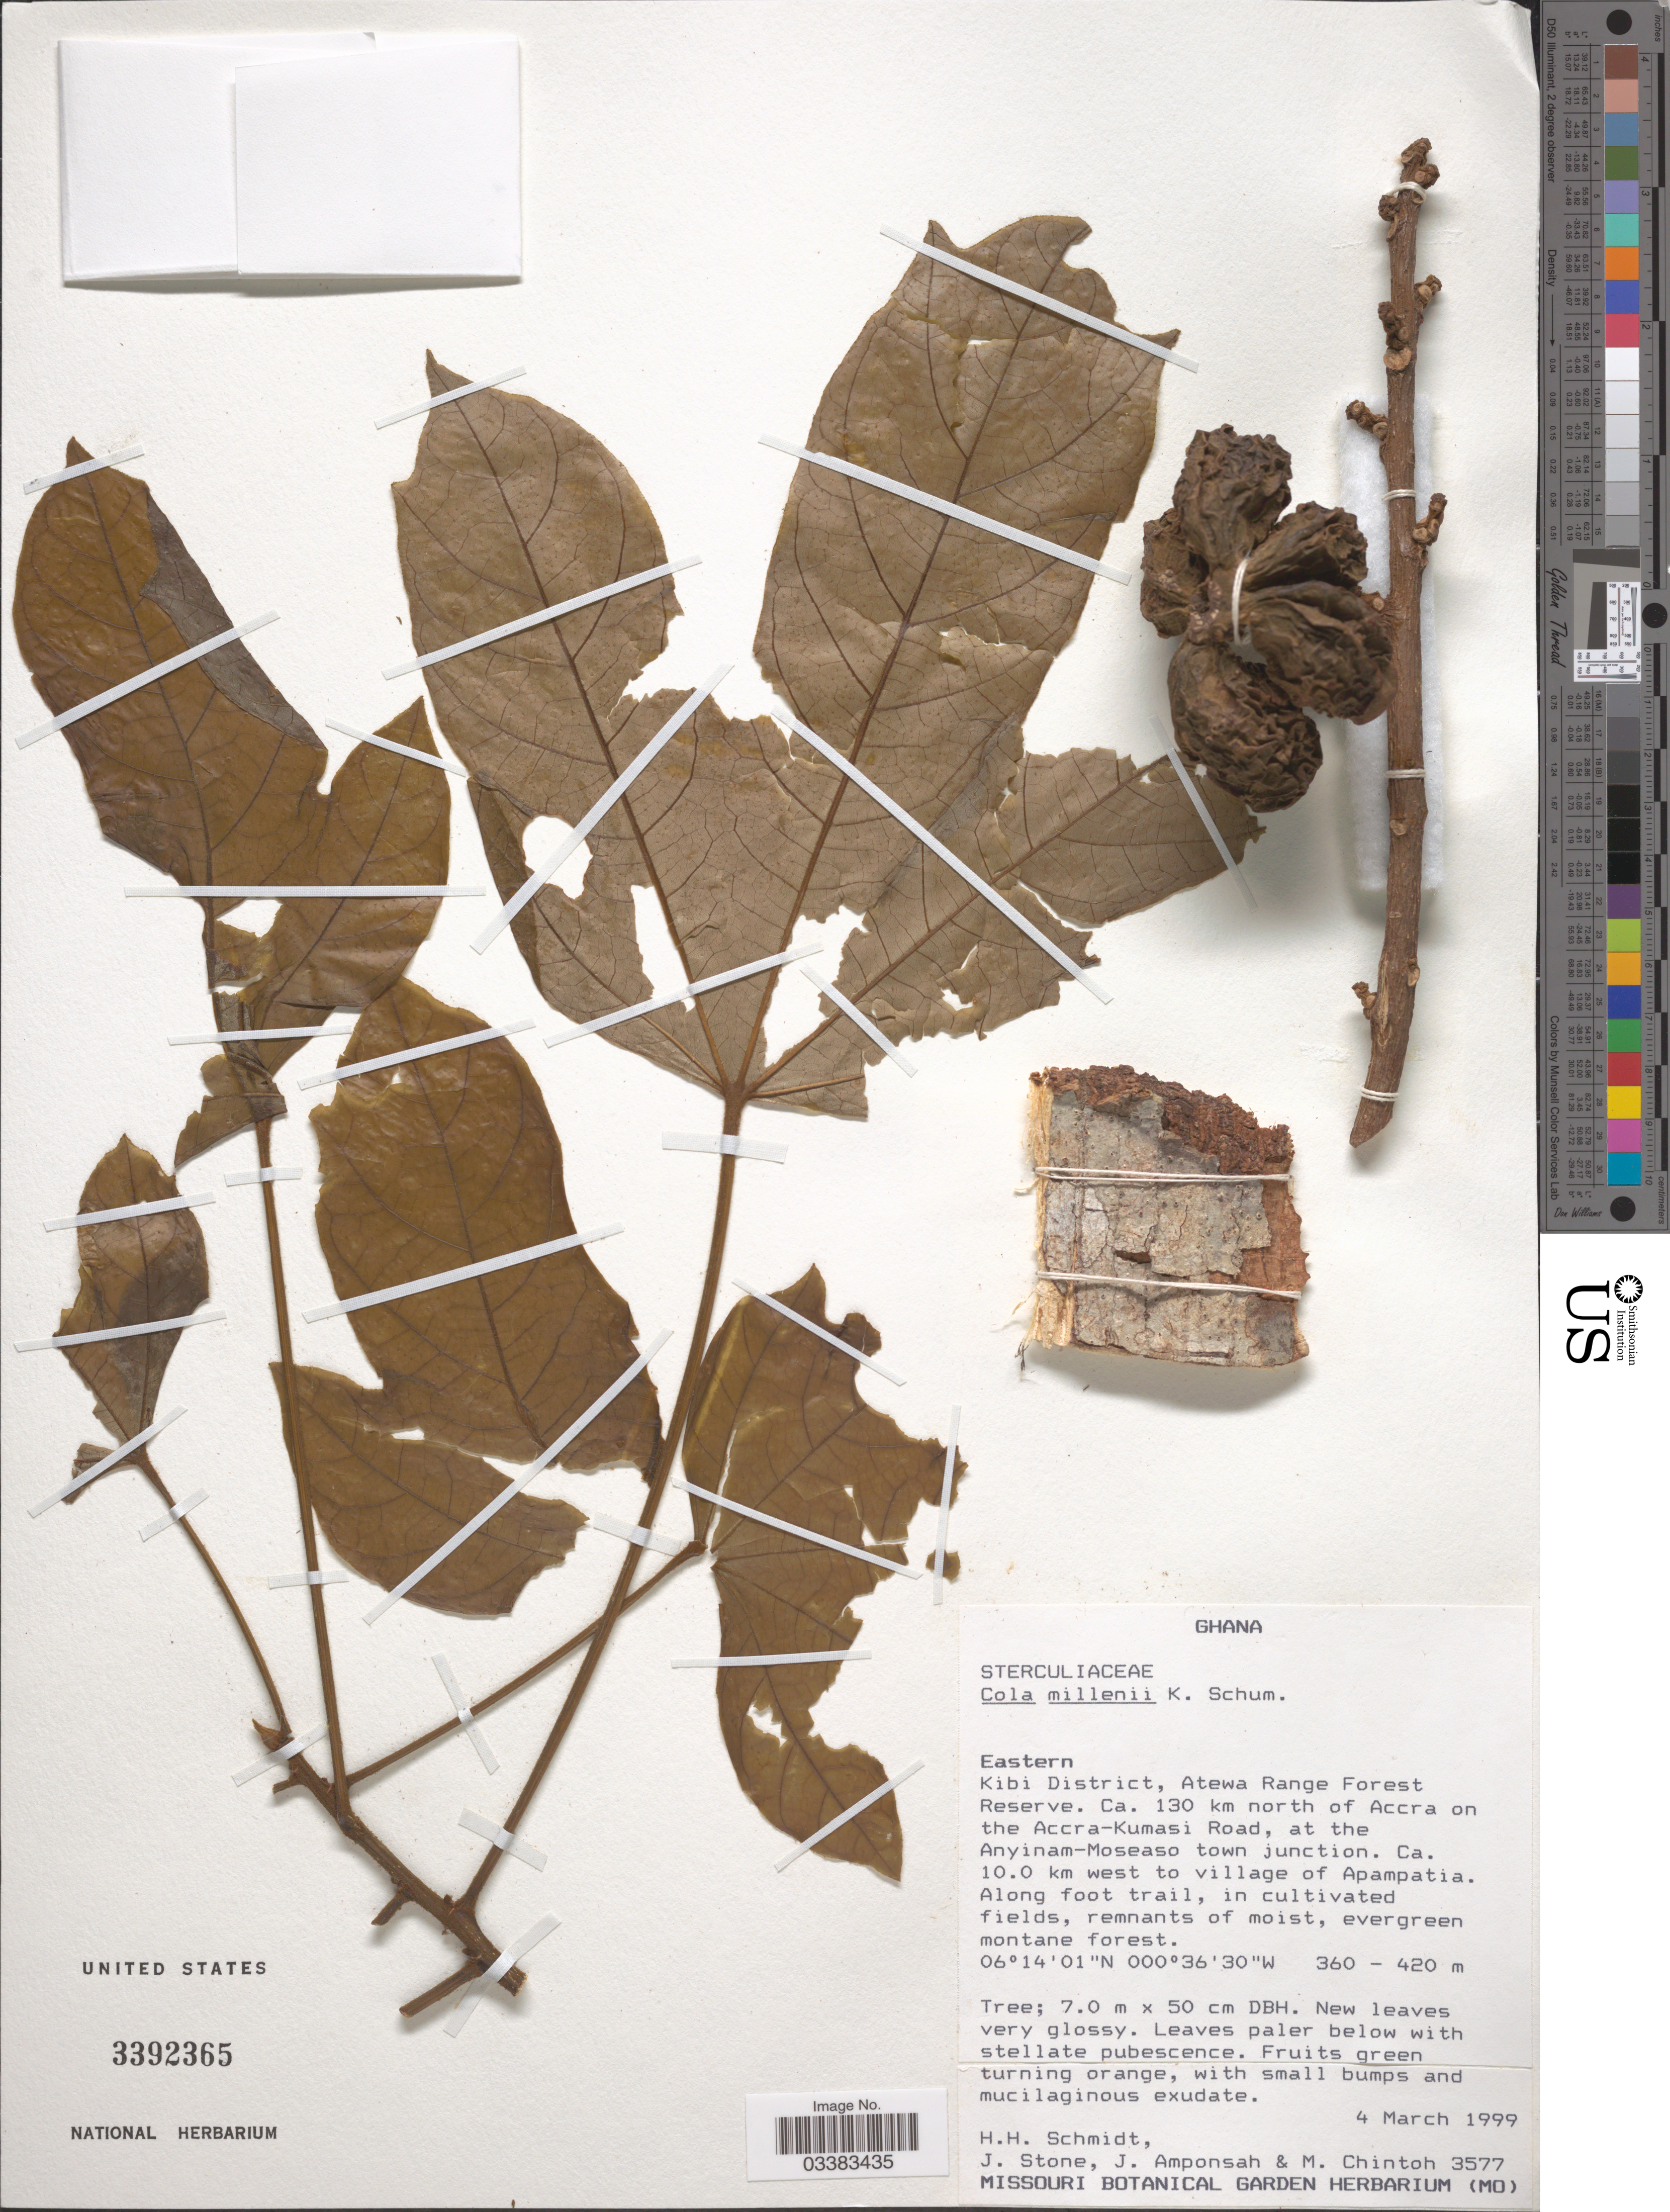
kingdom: Plantae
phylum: Tracheophyta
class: Magnoliopsida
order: Malvales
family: Malvaceae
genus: Cola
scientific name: Cola millenii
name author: K. Schum.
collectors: H. H. Schmidt, J. Stone, J. Amponsah & M. Chintoh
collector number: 3577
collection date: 1999-03-04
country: Ghana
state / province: Eastern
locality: Kibi District, Atewa Range Forest Reserve. Ca. 130 km north of Accra on the Accra-Kumasi Road, at the Anyinam-Moseaso town junction. Ca. 10.0 km west to village of Apampatia.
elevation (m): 360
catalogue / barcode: US 3392365